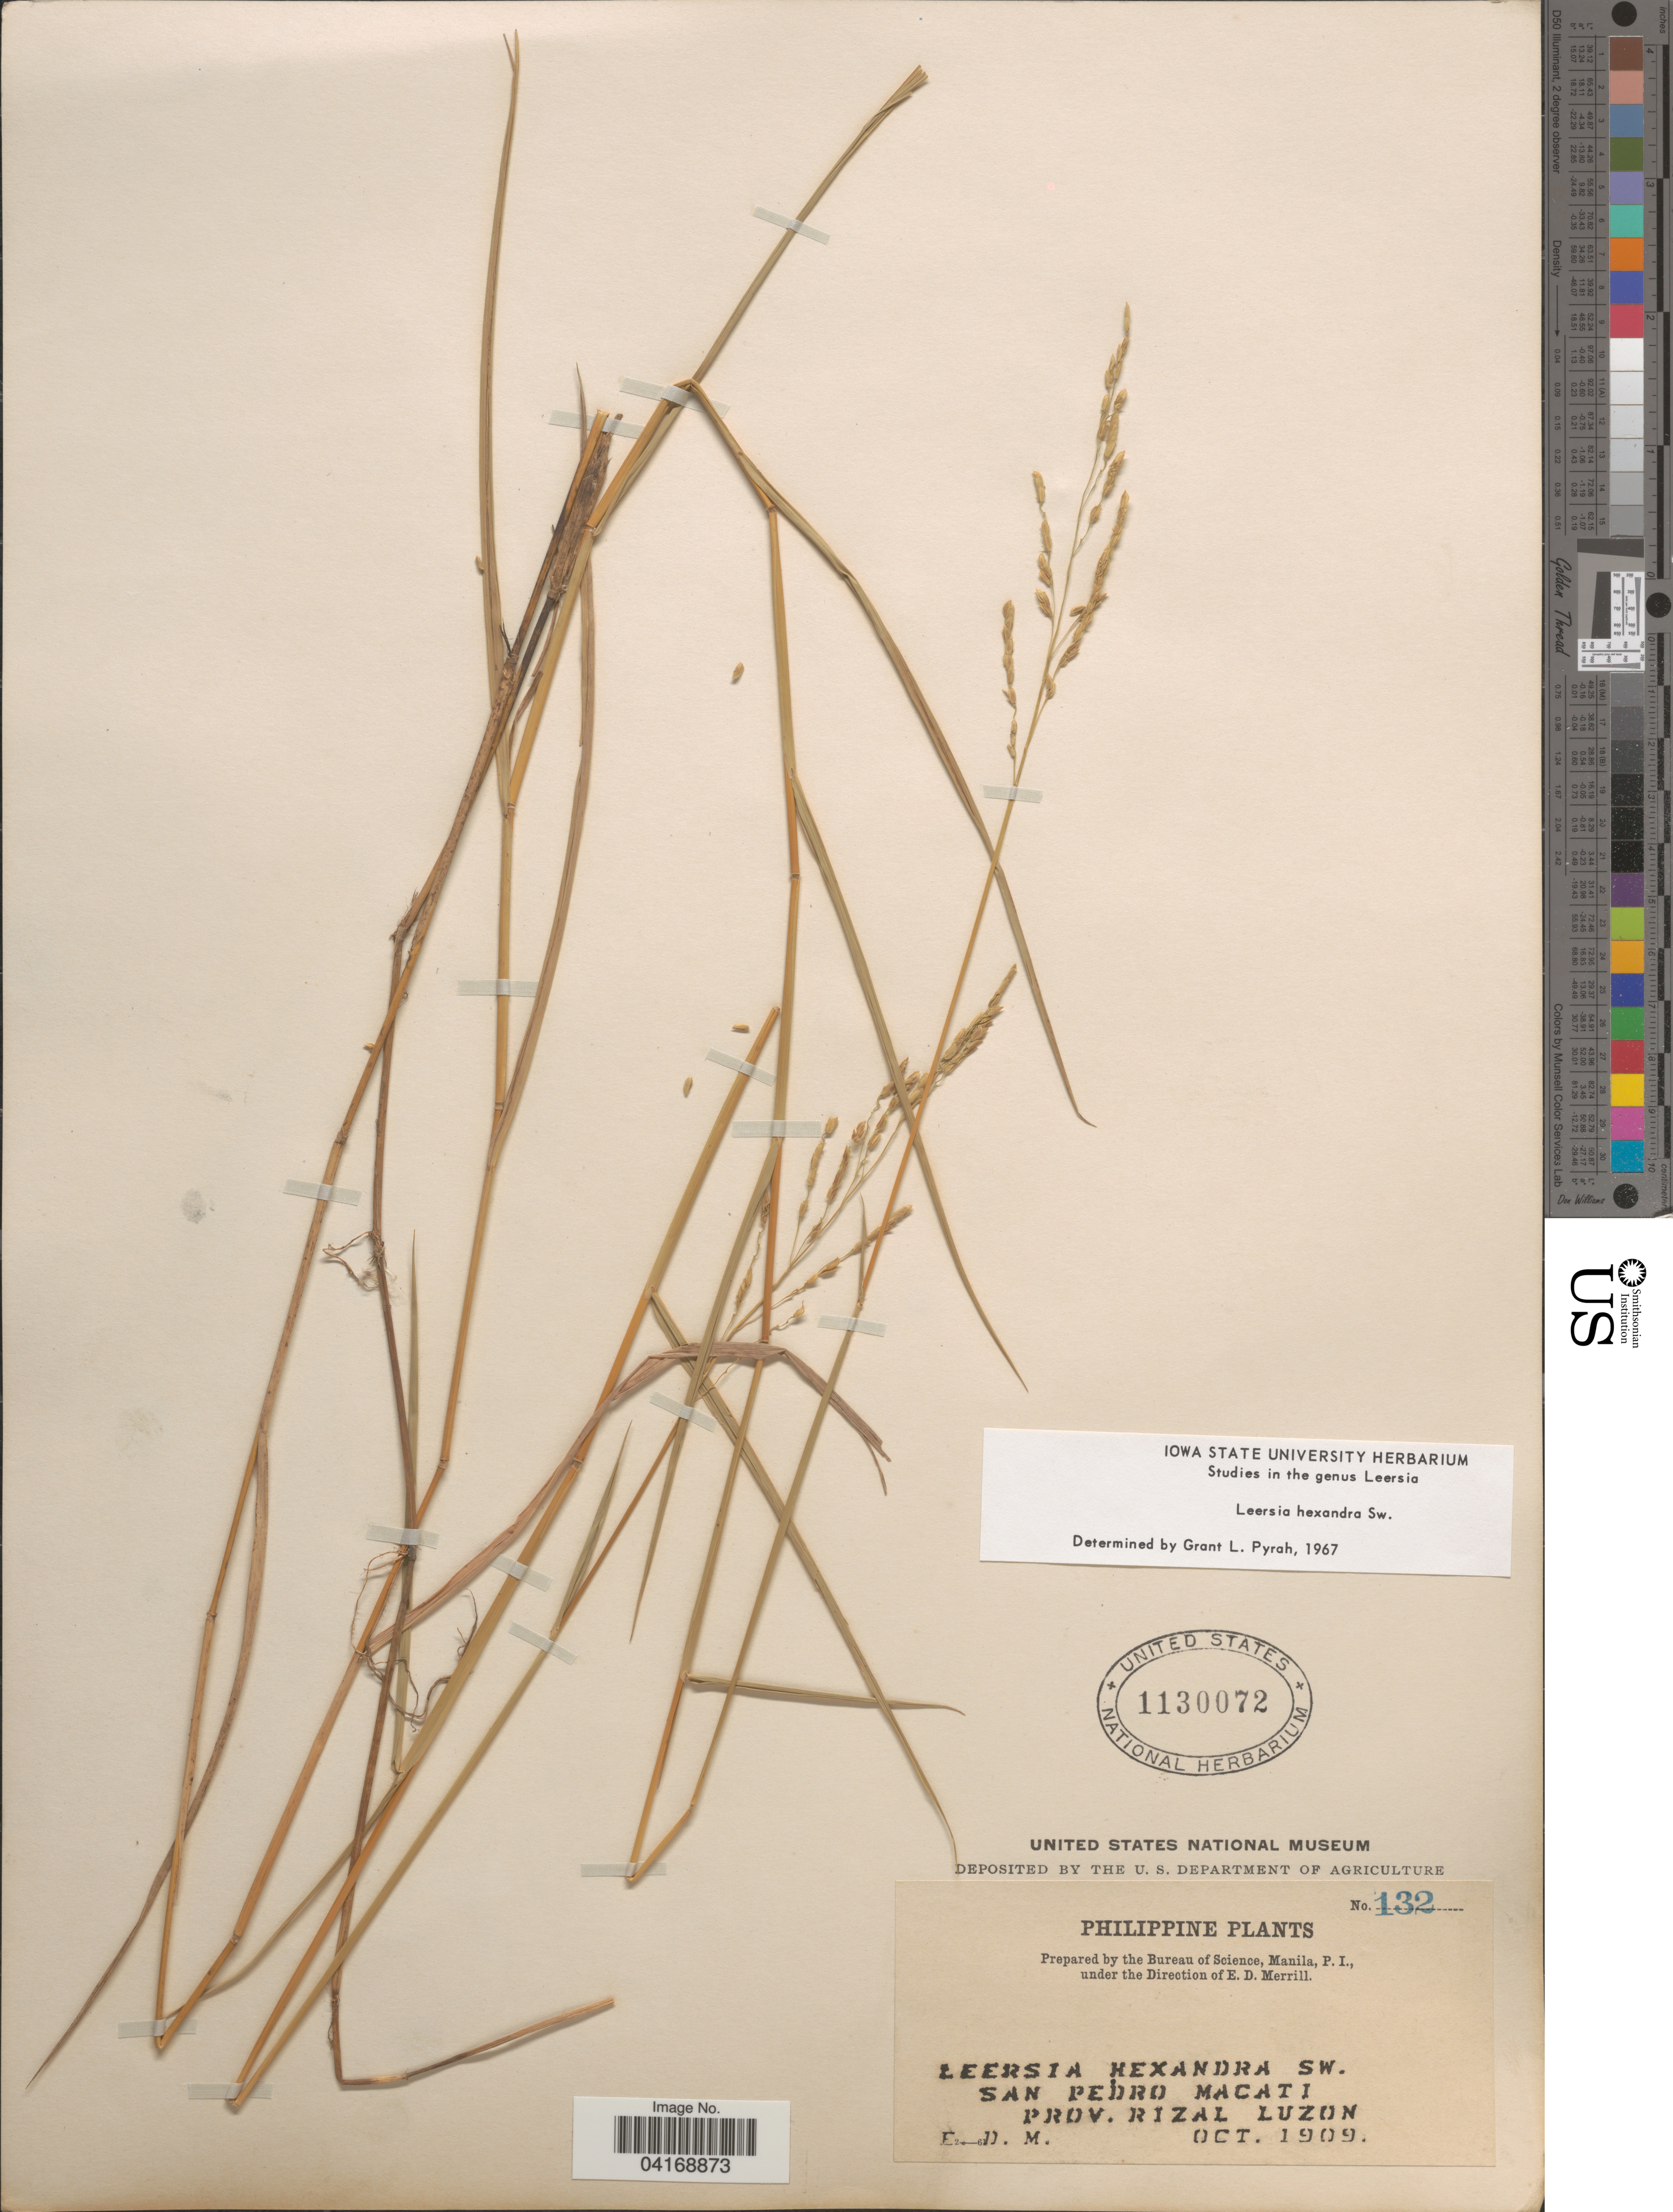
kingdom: Plantae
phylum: Tracheophyta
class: Liliopsida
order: Poales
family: Poaceae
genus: Leersia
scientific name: Leersia hexandra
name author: Sw.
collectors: E. D. Merrill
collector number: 132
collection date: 1909-10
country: Philippines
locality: San Pedro Macati. Prov. Rizal Luzon.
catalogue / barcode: US 1130072